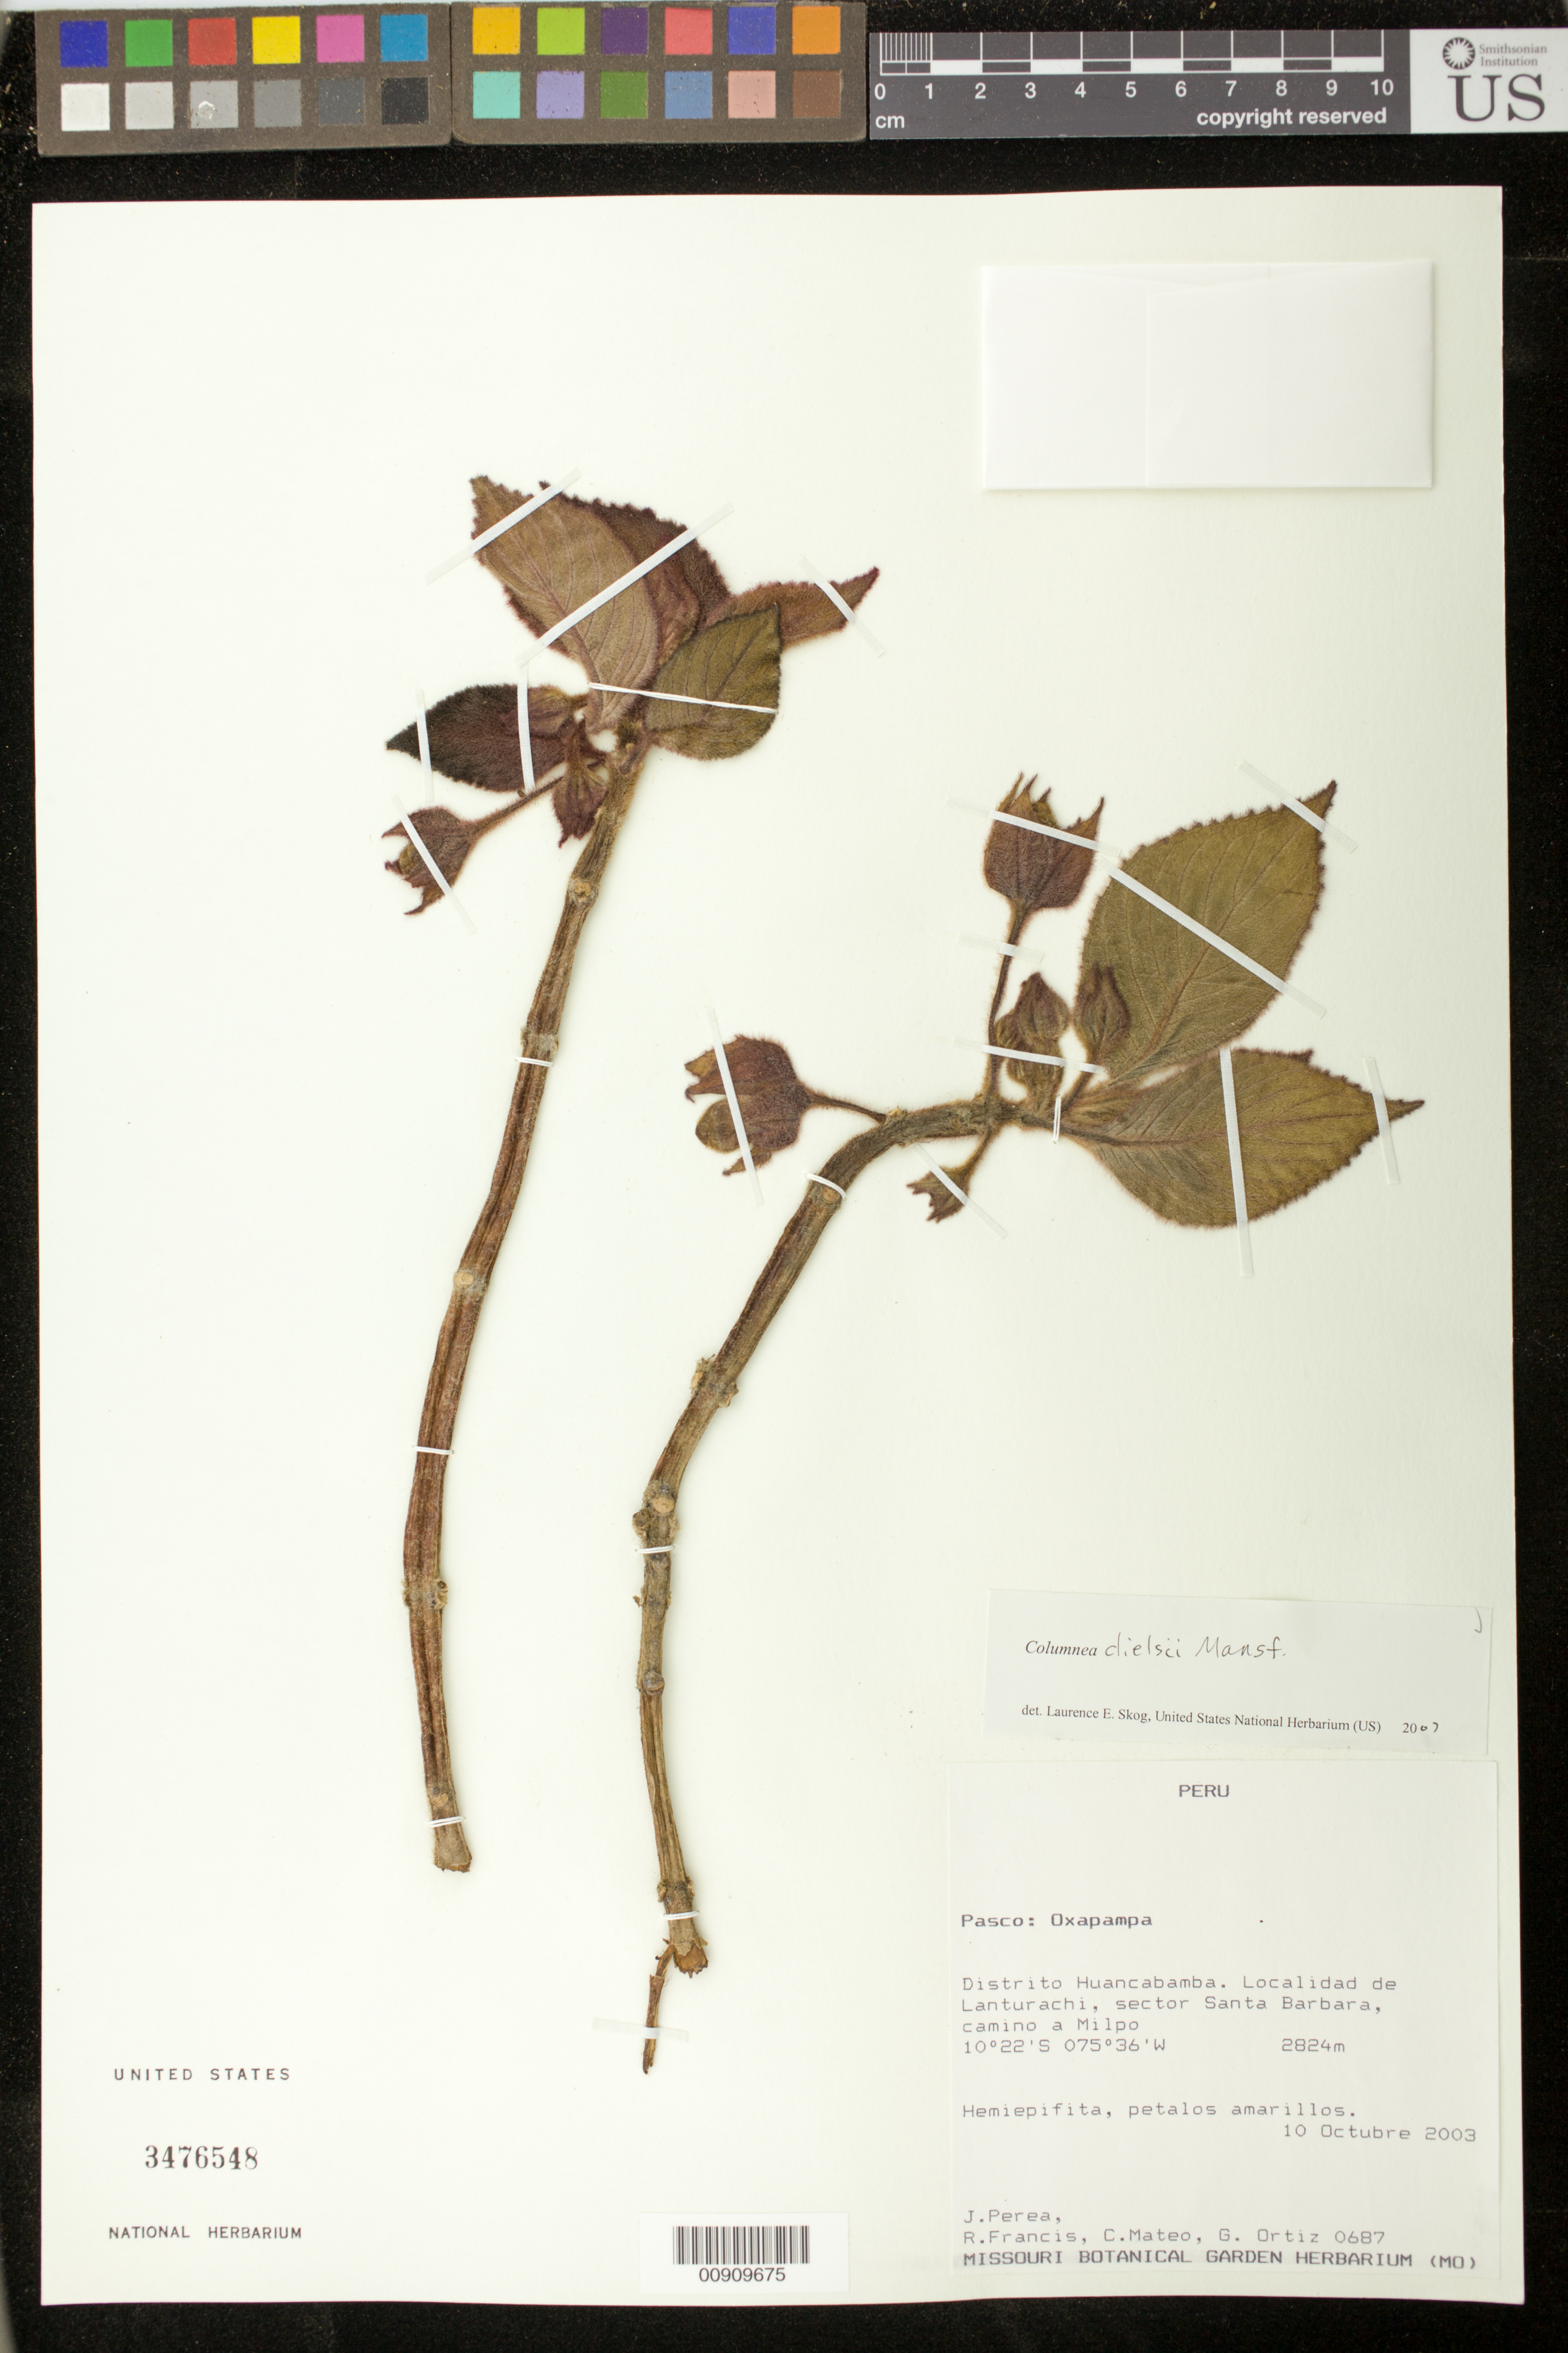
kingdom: Plantae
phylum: Tracheophyta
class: Magnoliopsida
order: Lamiales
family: Gesneriaceae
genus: Columnea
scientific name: Columnea dielsii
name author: Mansf.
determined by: Skog, Laurence E.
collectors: J. Perea, R. Francis, C. Mateo & G. Ortiz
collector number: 687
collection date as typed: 10 Oct 2003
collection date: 2003-10-10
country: Peru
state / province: Pasco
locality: Pasco: Oxapampa. Distrito Huancabamba. Localidad de Lanturachi, sector Santa Barbara, camino a Milpo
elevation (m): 2824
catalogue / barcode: US 3476548